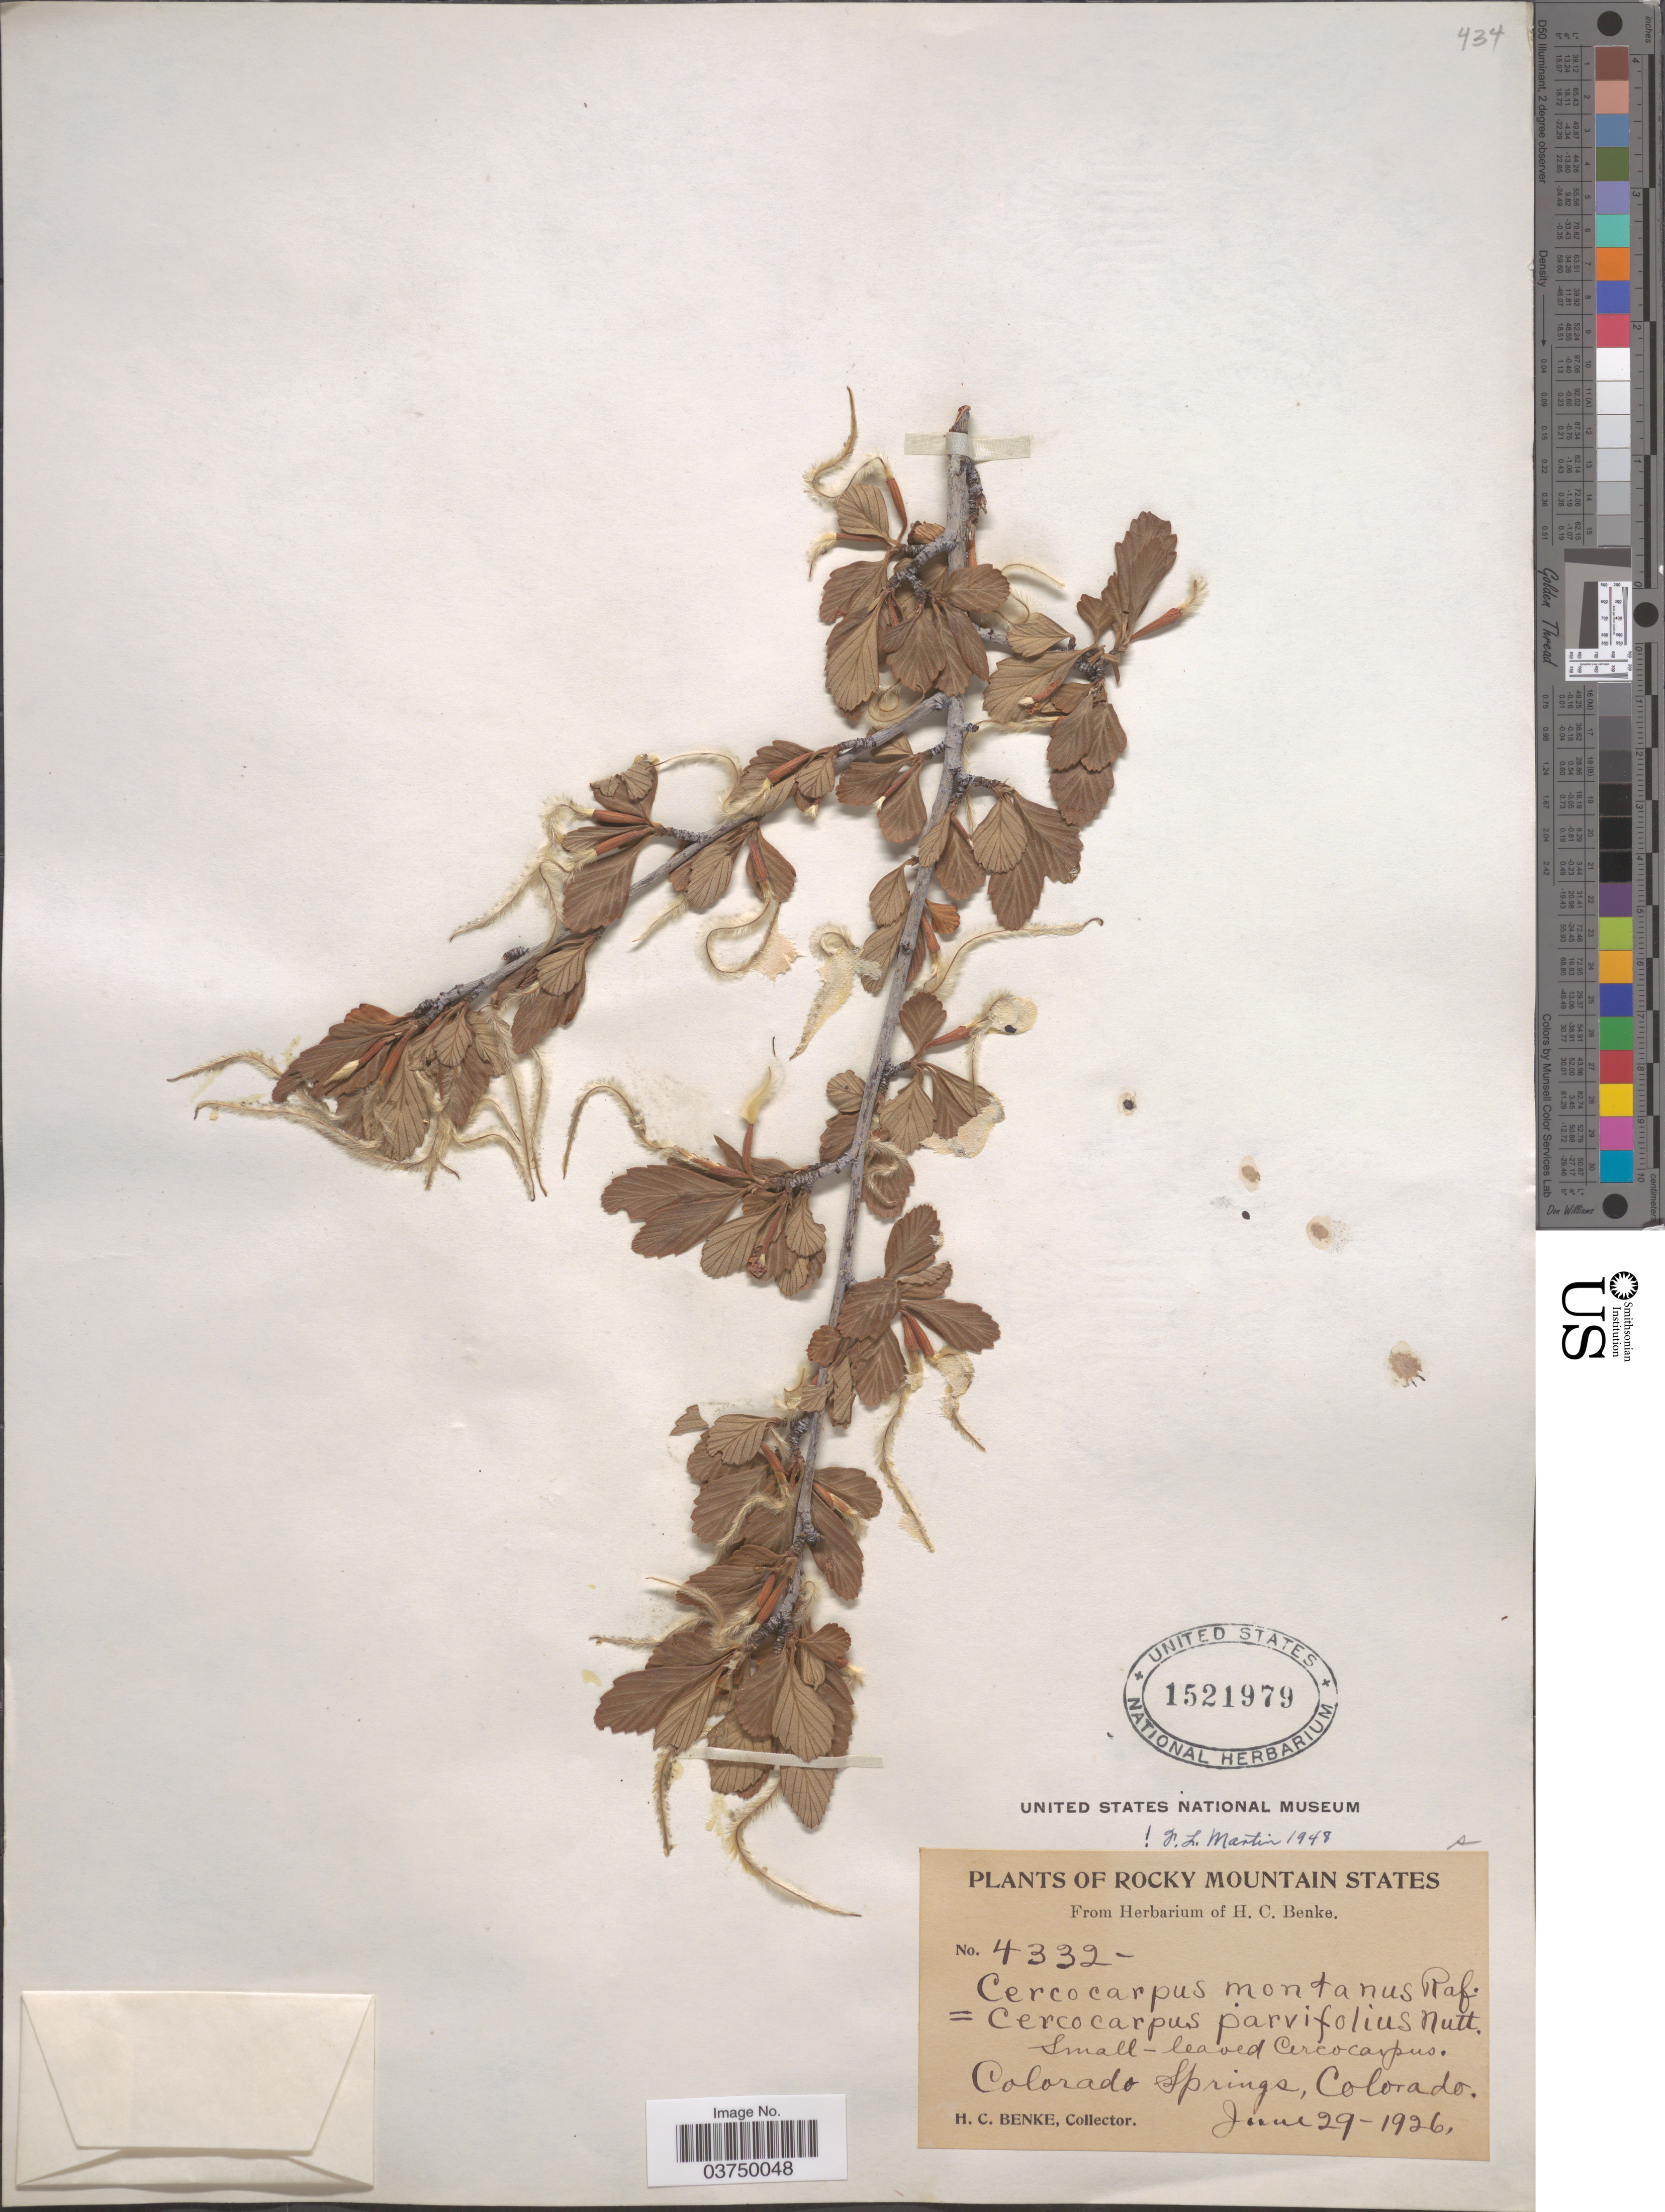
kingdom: Plantae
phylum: Tracheophyta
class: Magnoliopsida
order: Rosales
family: Rosaceae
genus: Cercocarpus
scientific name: Cercocarpus montanus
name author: Raf.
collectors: H. Benke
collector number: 4332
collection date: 1926-06-29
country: United States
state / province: Colorado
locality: Rocky Mountain States. Colorado Springs.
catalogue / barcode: US 1521979